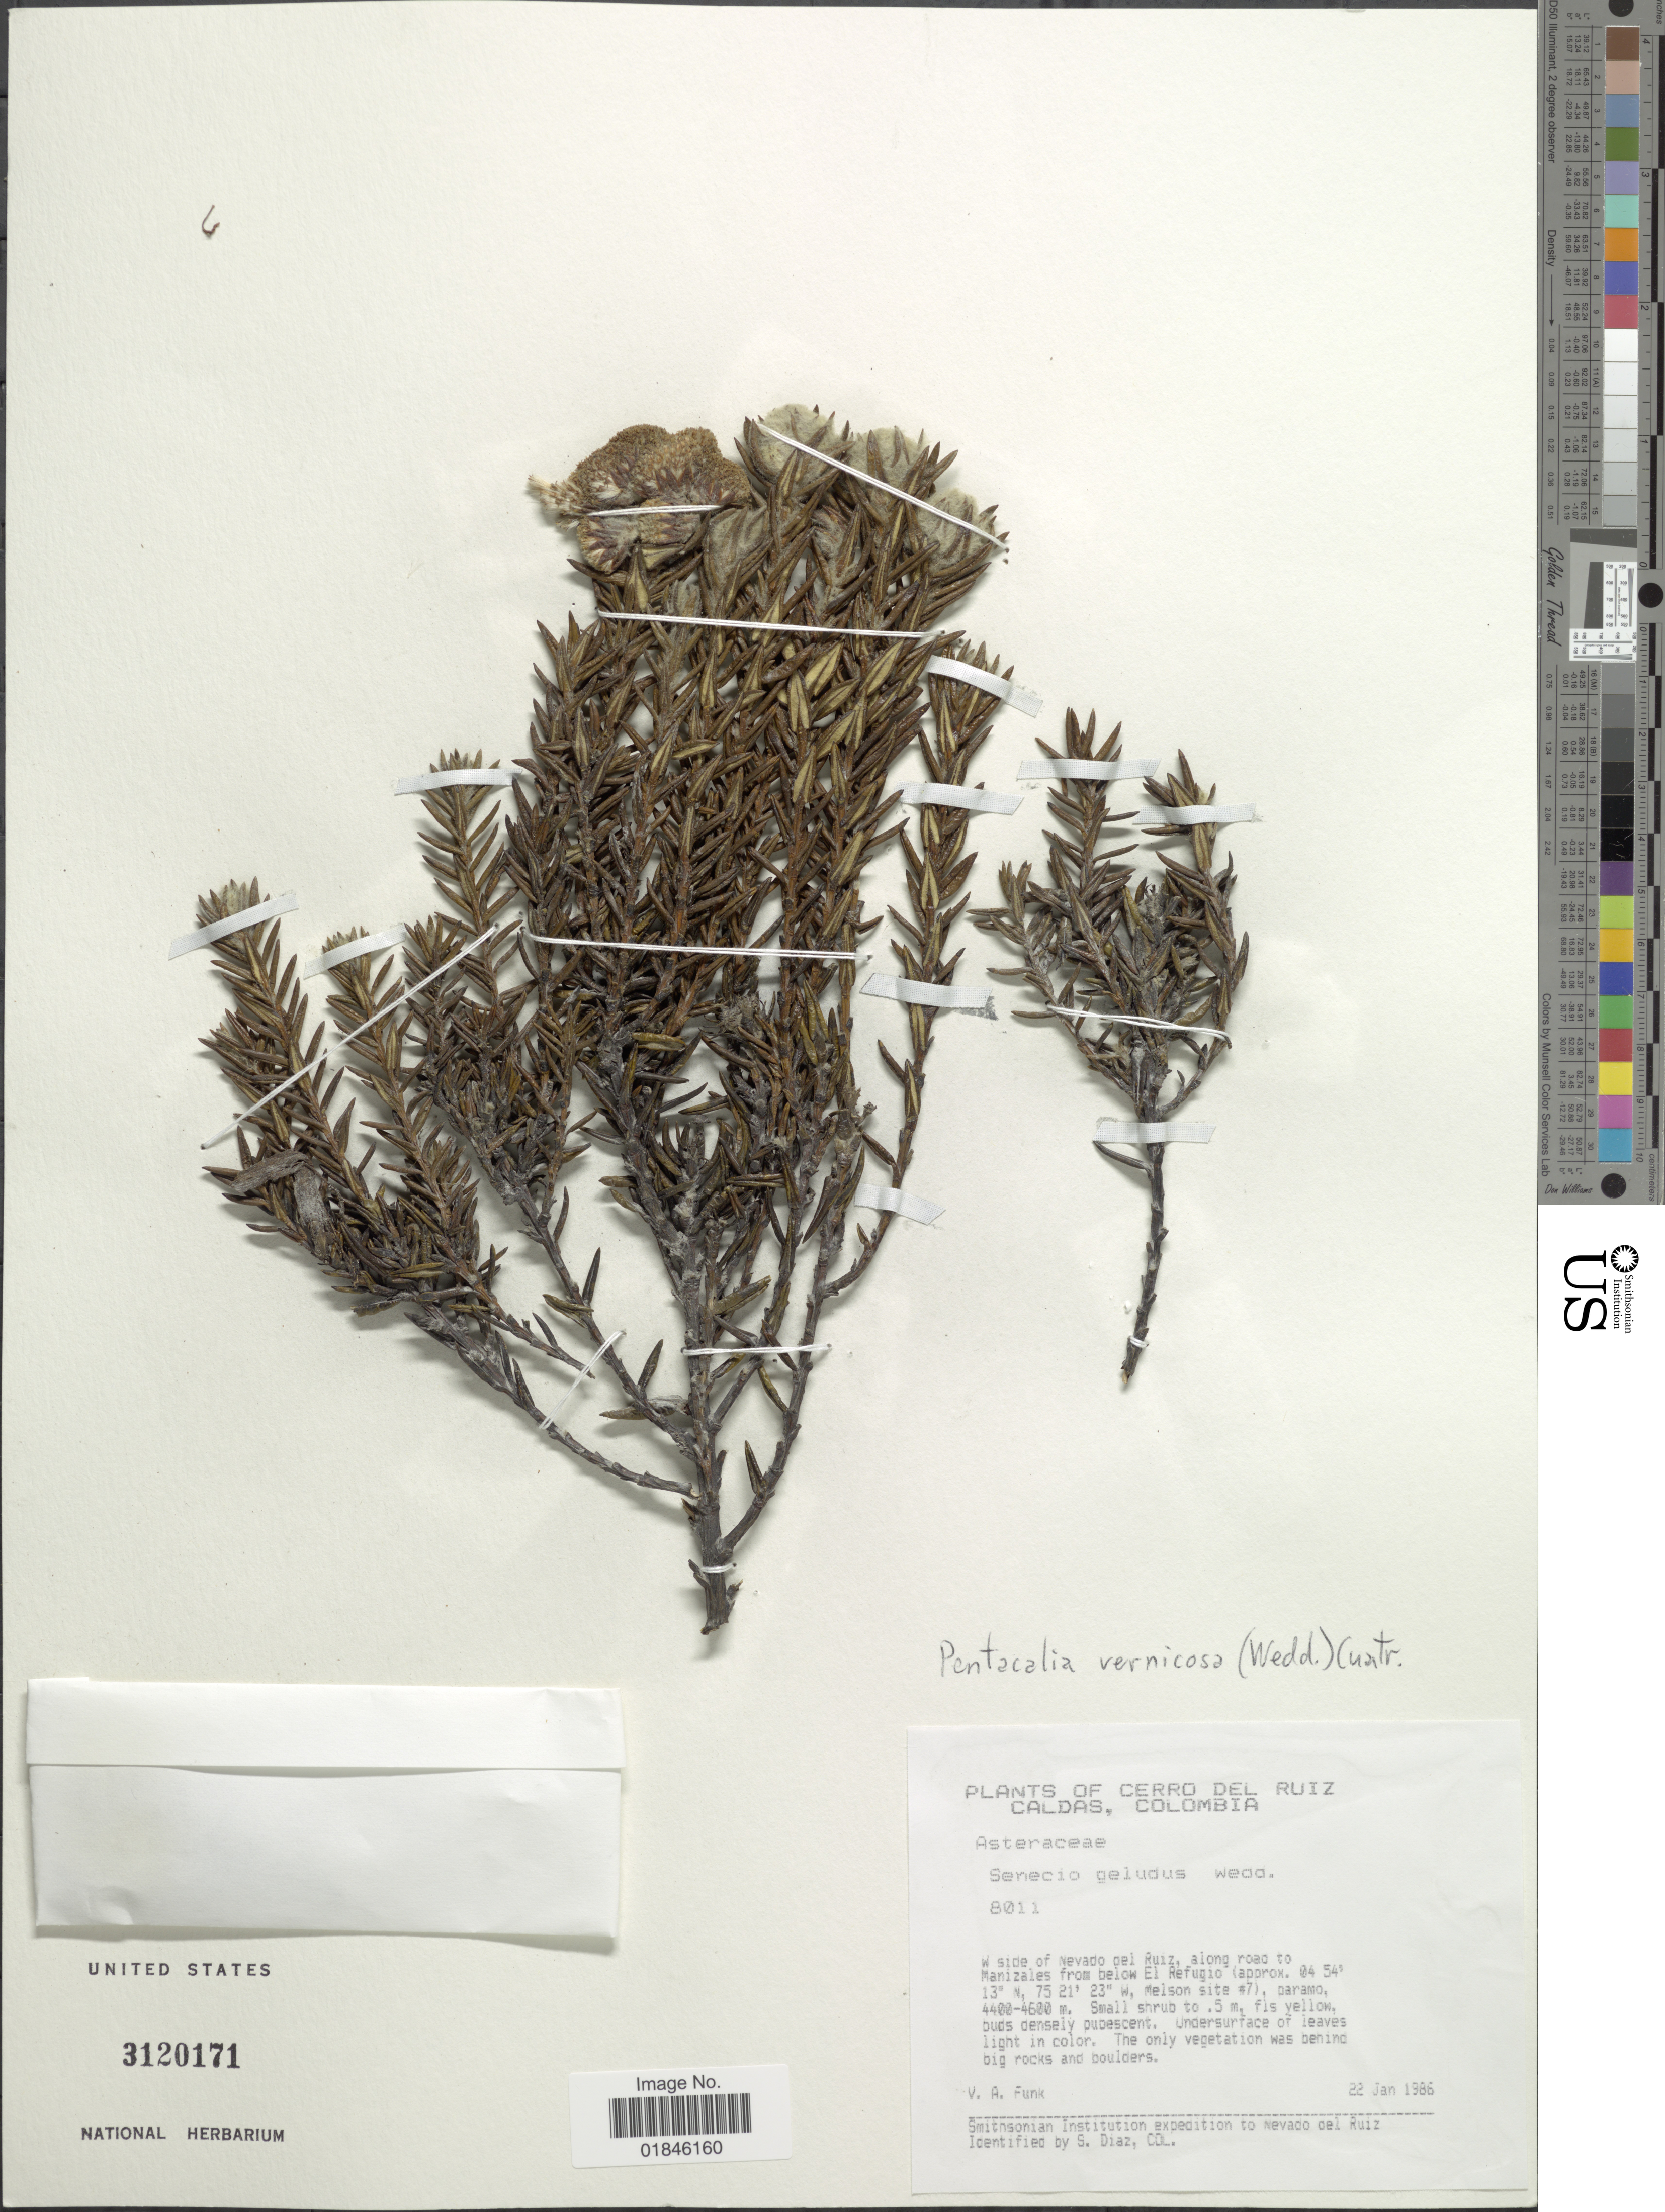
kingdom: Plantae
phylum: Tracheophyta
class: Magnoliopsida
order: Asterales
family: Asteraceae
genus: Pentacalia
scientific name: Pentacalia vernicosa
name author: (Sch. Bip. ex Wedd.) Cuatrec.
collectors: V. Funk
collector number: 8011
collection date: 1986-01-22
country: Colombia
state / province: Caldas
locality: Cerro del Ruiz. Caldas, Colombia. W side of Nevado del Ruiz, along road to Manizales from below El Refugio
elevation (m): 4400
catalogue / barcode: US 3120171